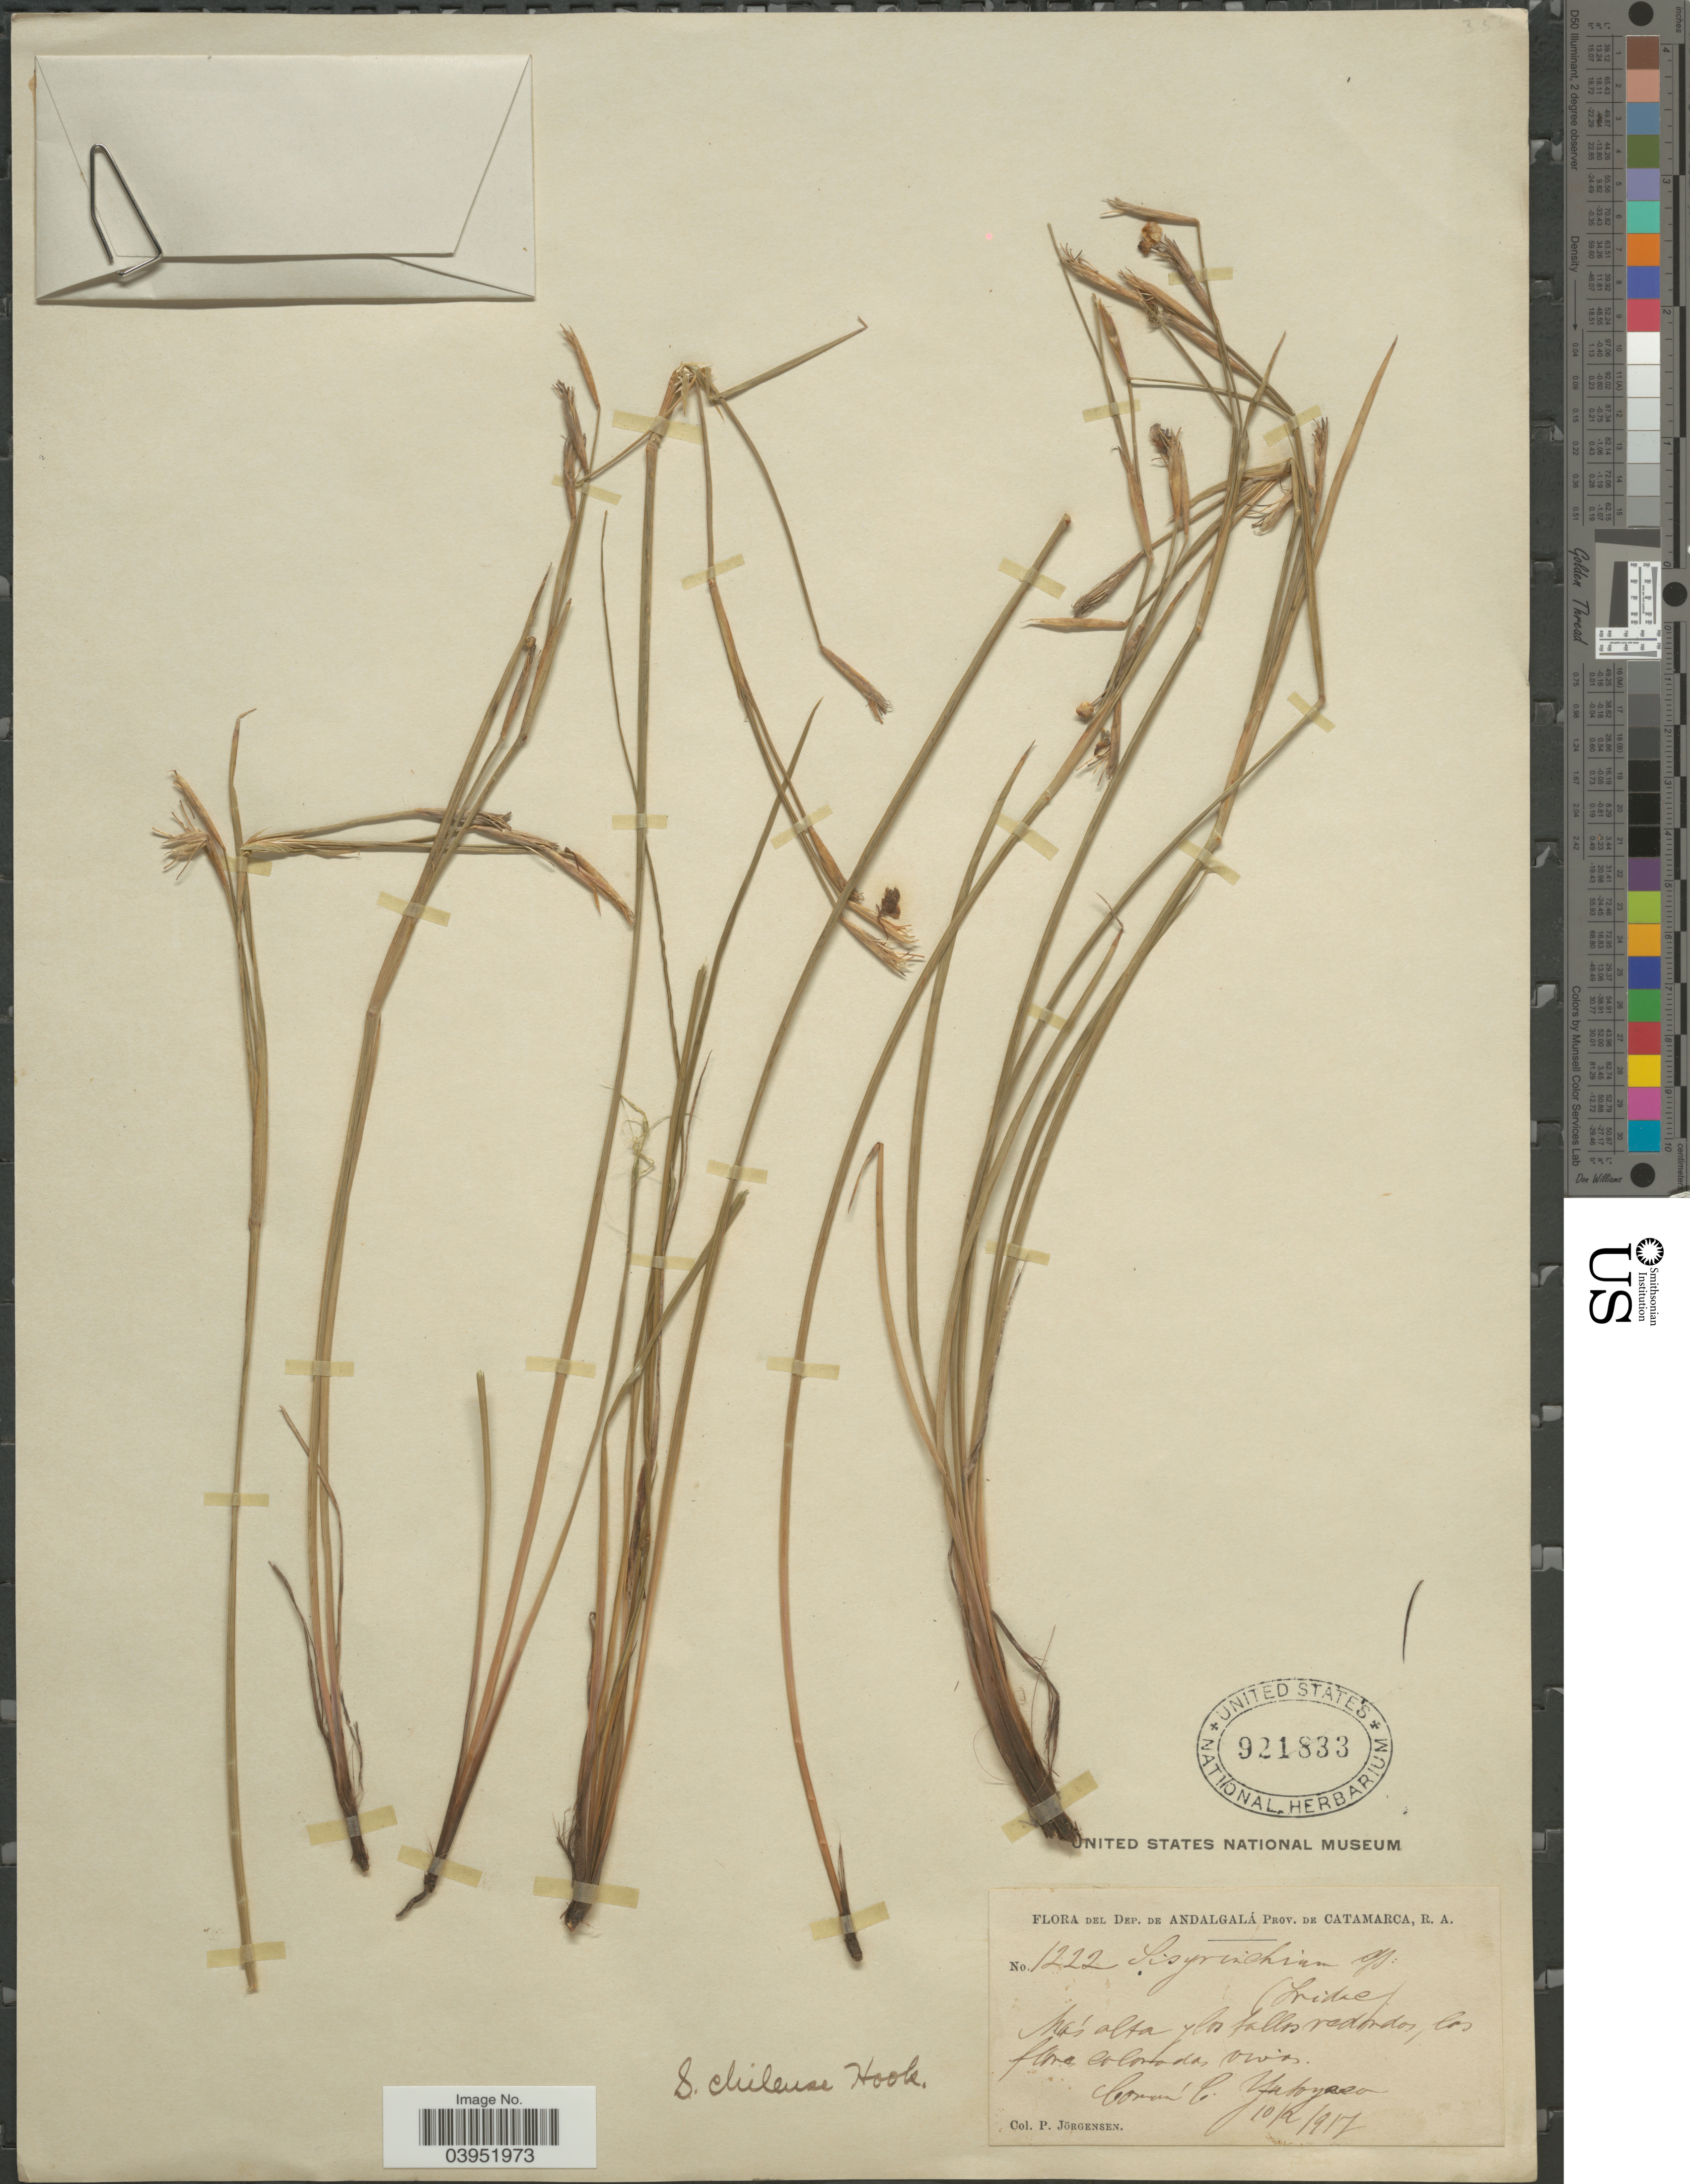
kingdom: Plantae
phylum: Tracheophyta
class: Liliopsida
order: Asparagales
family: Iridaceae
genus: Sisyrinchium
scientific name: Sisyrinchium chilense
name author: Hook.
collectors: P. Jörgensen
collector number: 1222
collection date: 1917-02-10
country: Argentina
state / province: Catamarca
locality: Dep. de Andalgalá Prov. de Catamarca. Común la Yatoyaca.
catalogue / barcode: US 921833